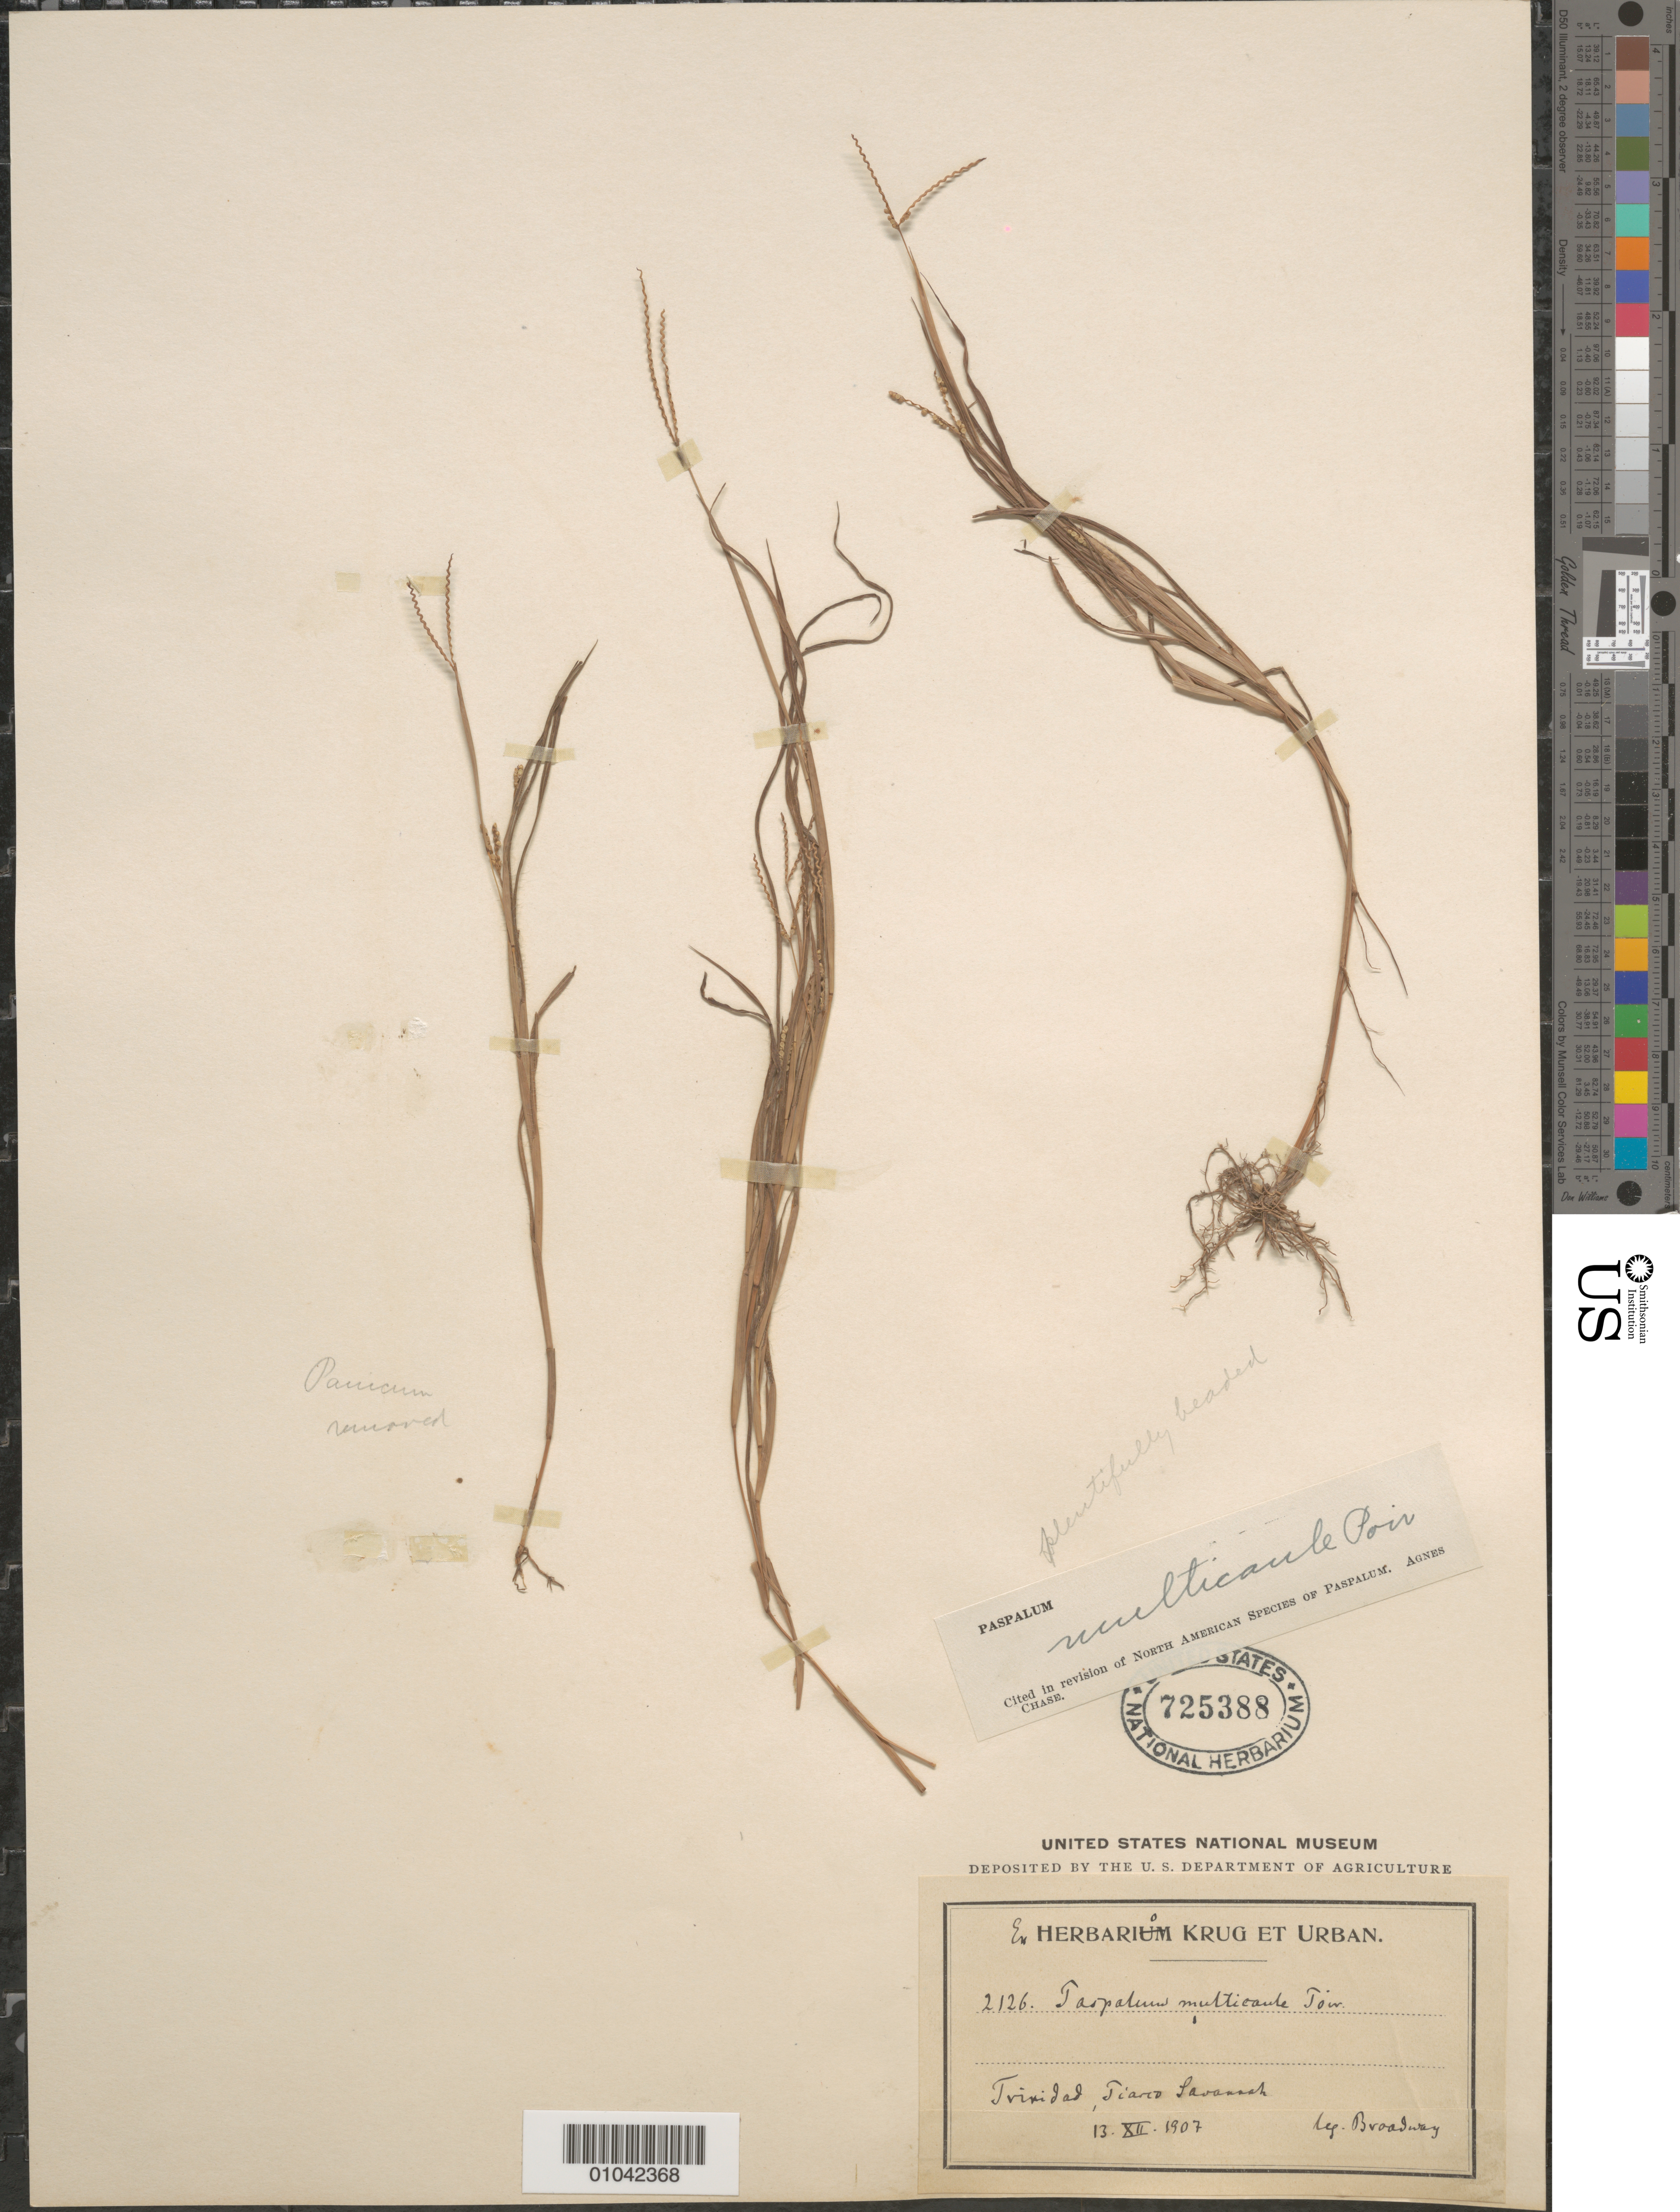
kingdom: Plantae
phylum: Tracheophyta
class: Liliopsida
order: Poales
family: Poaceae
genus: Paspalum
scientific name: Paspalum multicaule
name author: Poir.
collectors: -. Broadway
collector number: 2126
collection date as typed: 13 Dec 1907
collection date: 1907-12-13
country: Trinidad and Tobago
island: Trinidad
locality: Piarco Savannah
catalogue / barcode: US 725388